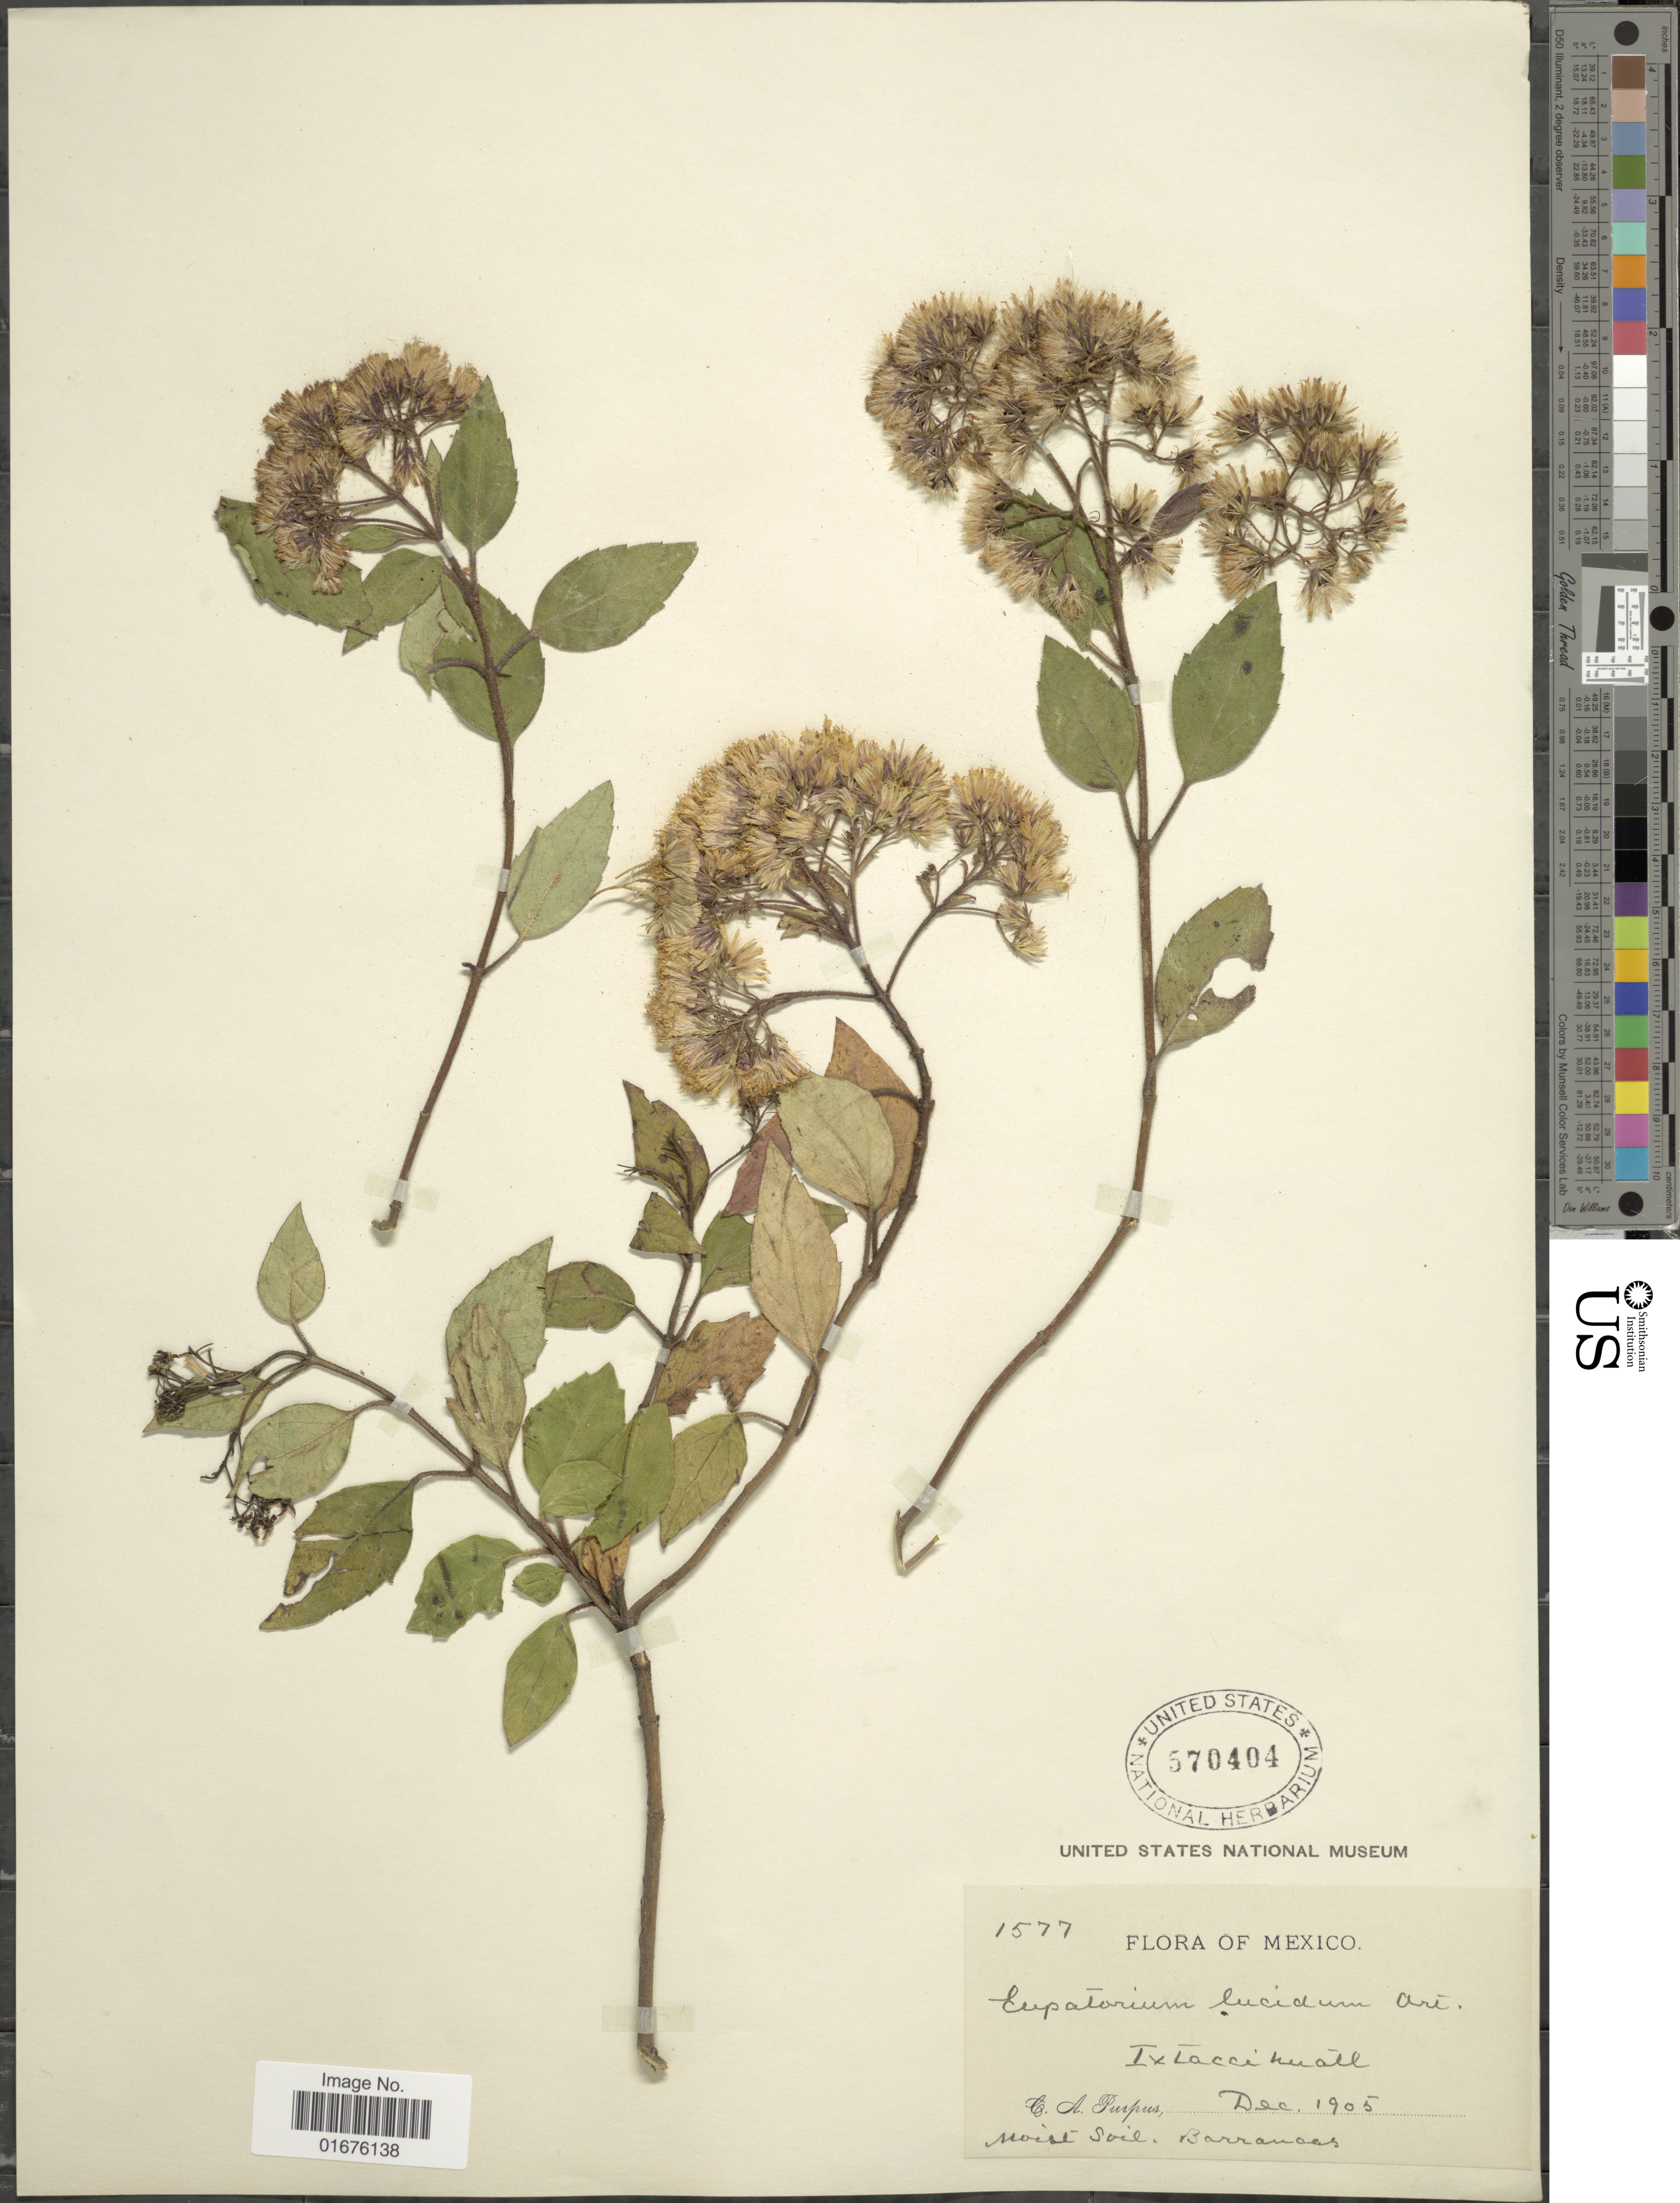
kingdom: Plantae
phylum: Tracheophyta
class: Magnoliopsida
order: Asterales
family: Asteraceae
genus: Ageratina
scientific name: Ageratina lucida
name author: (Ortega) R.M. King & H. Rob.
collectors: C. A. Purpus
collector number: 1577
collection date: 1905-12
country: Mexico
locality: Ixtaccihuatl, moist soil, Barrancas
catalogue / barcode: US 570404